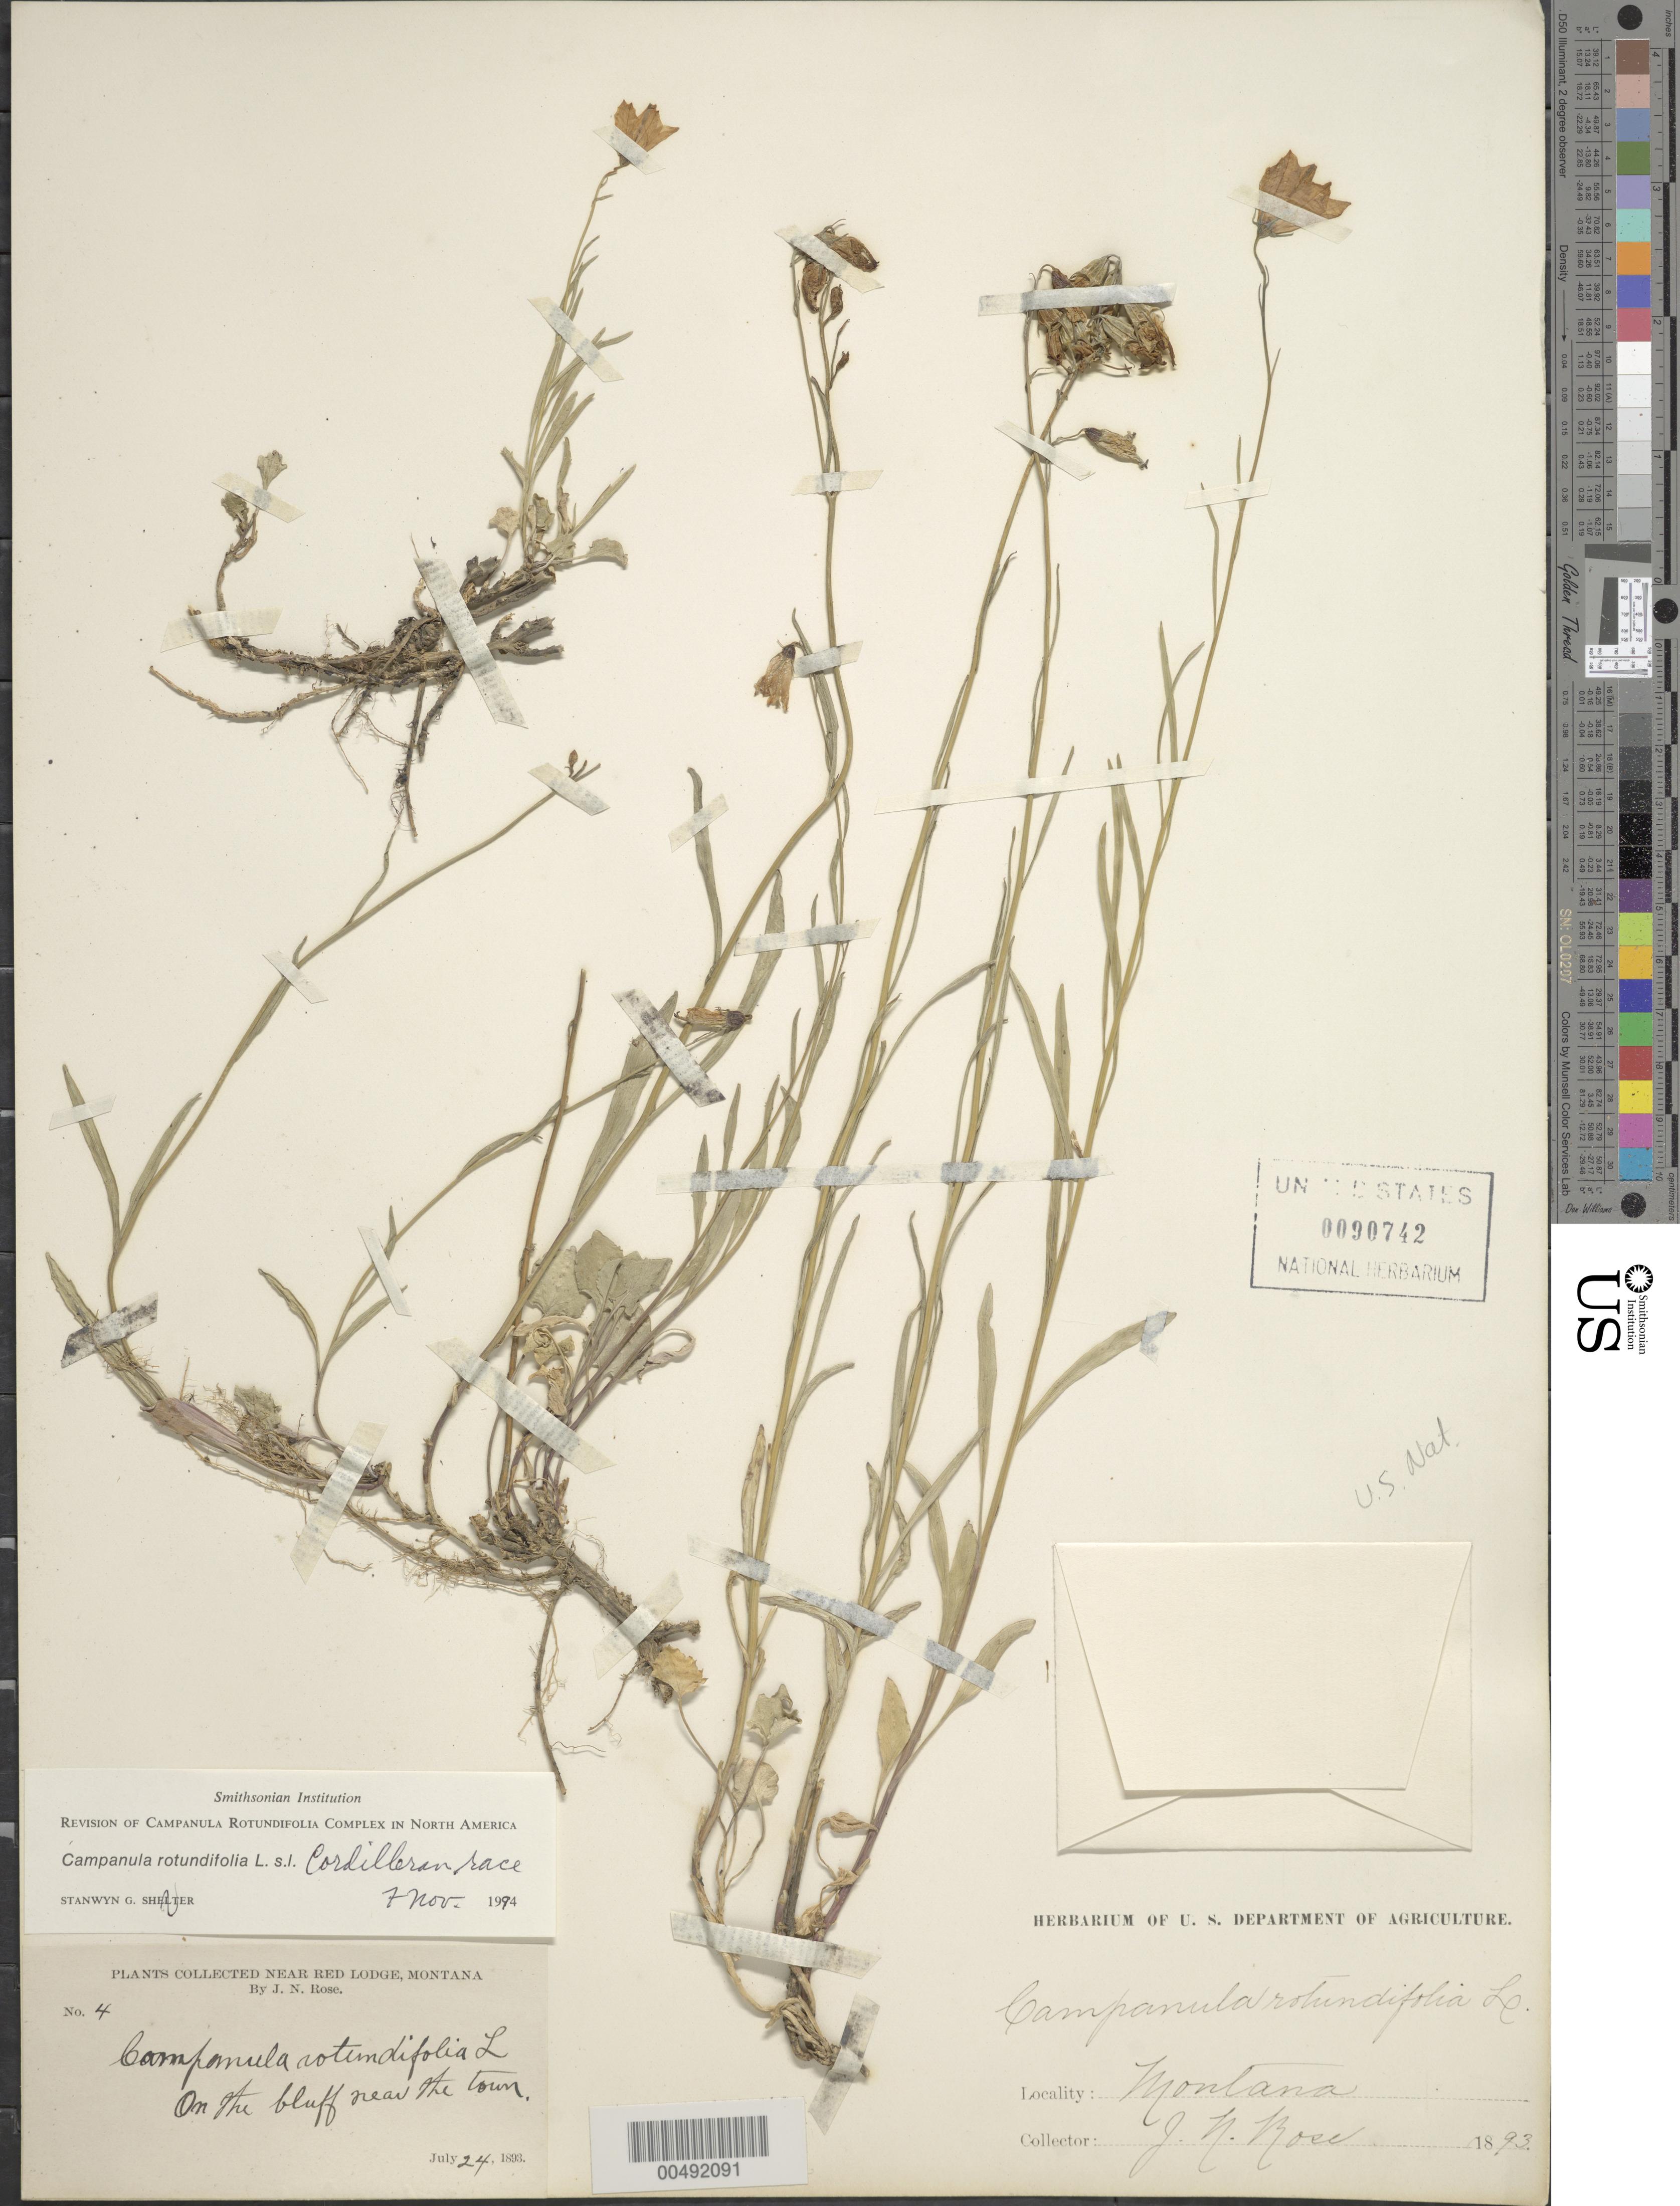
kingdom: Plantae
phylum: Tracheophyta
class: Magnoliopsida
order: Asterales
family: Campanulaceae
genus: Campanula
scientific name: Campanula rotundifolia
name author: L.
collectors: J. N. Rose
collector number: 4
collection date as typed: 24 Jul 1893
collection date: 1893-07-24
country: United States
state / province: Montana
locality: near Red Lodge, on the bluff near the town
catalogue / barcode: US 90742